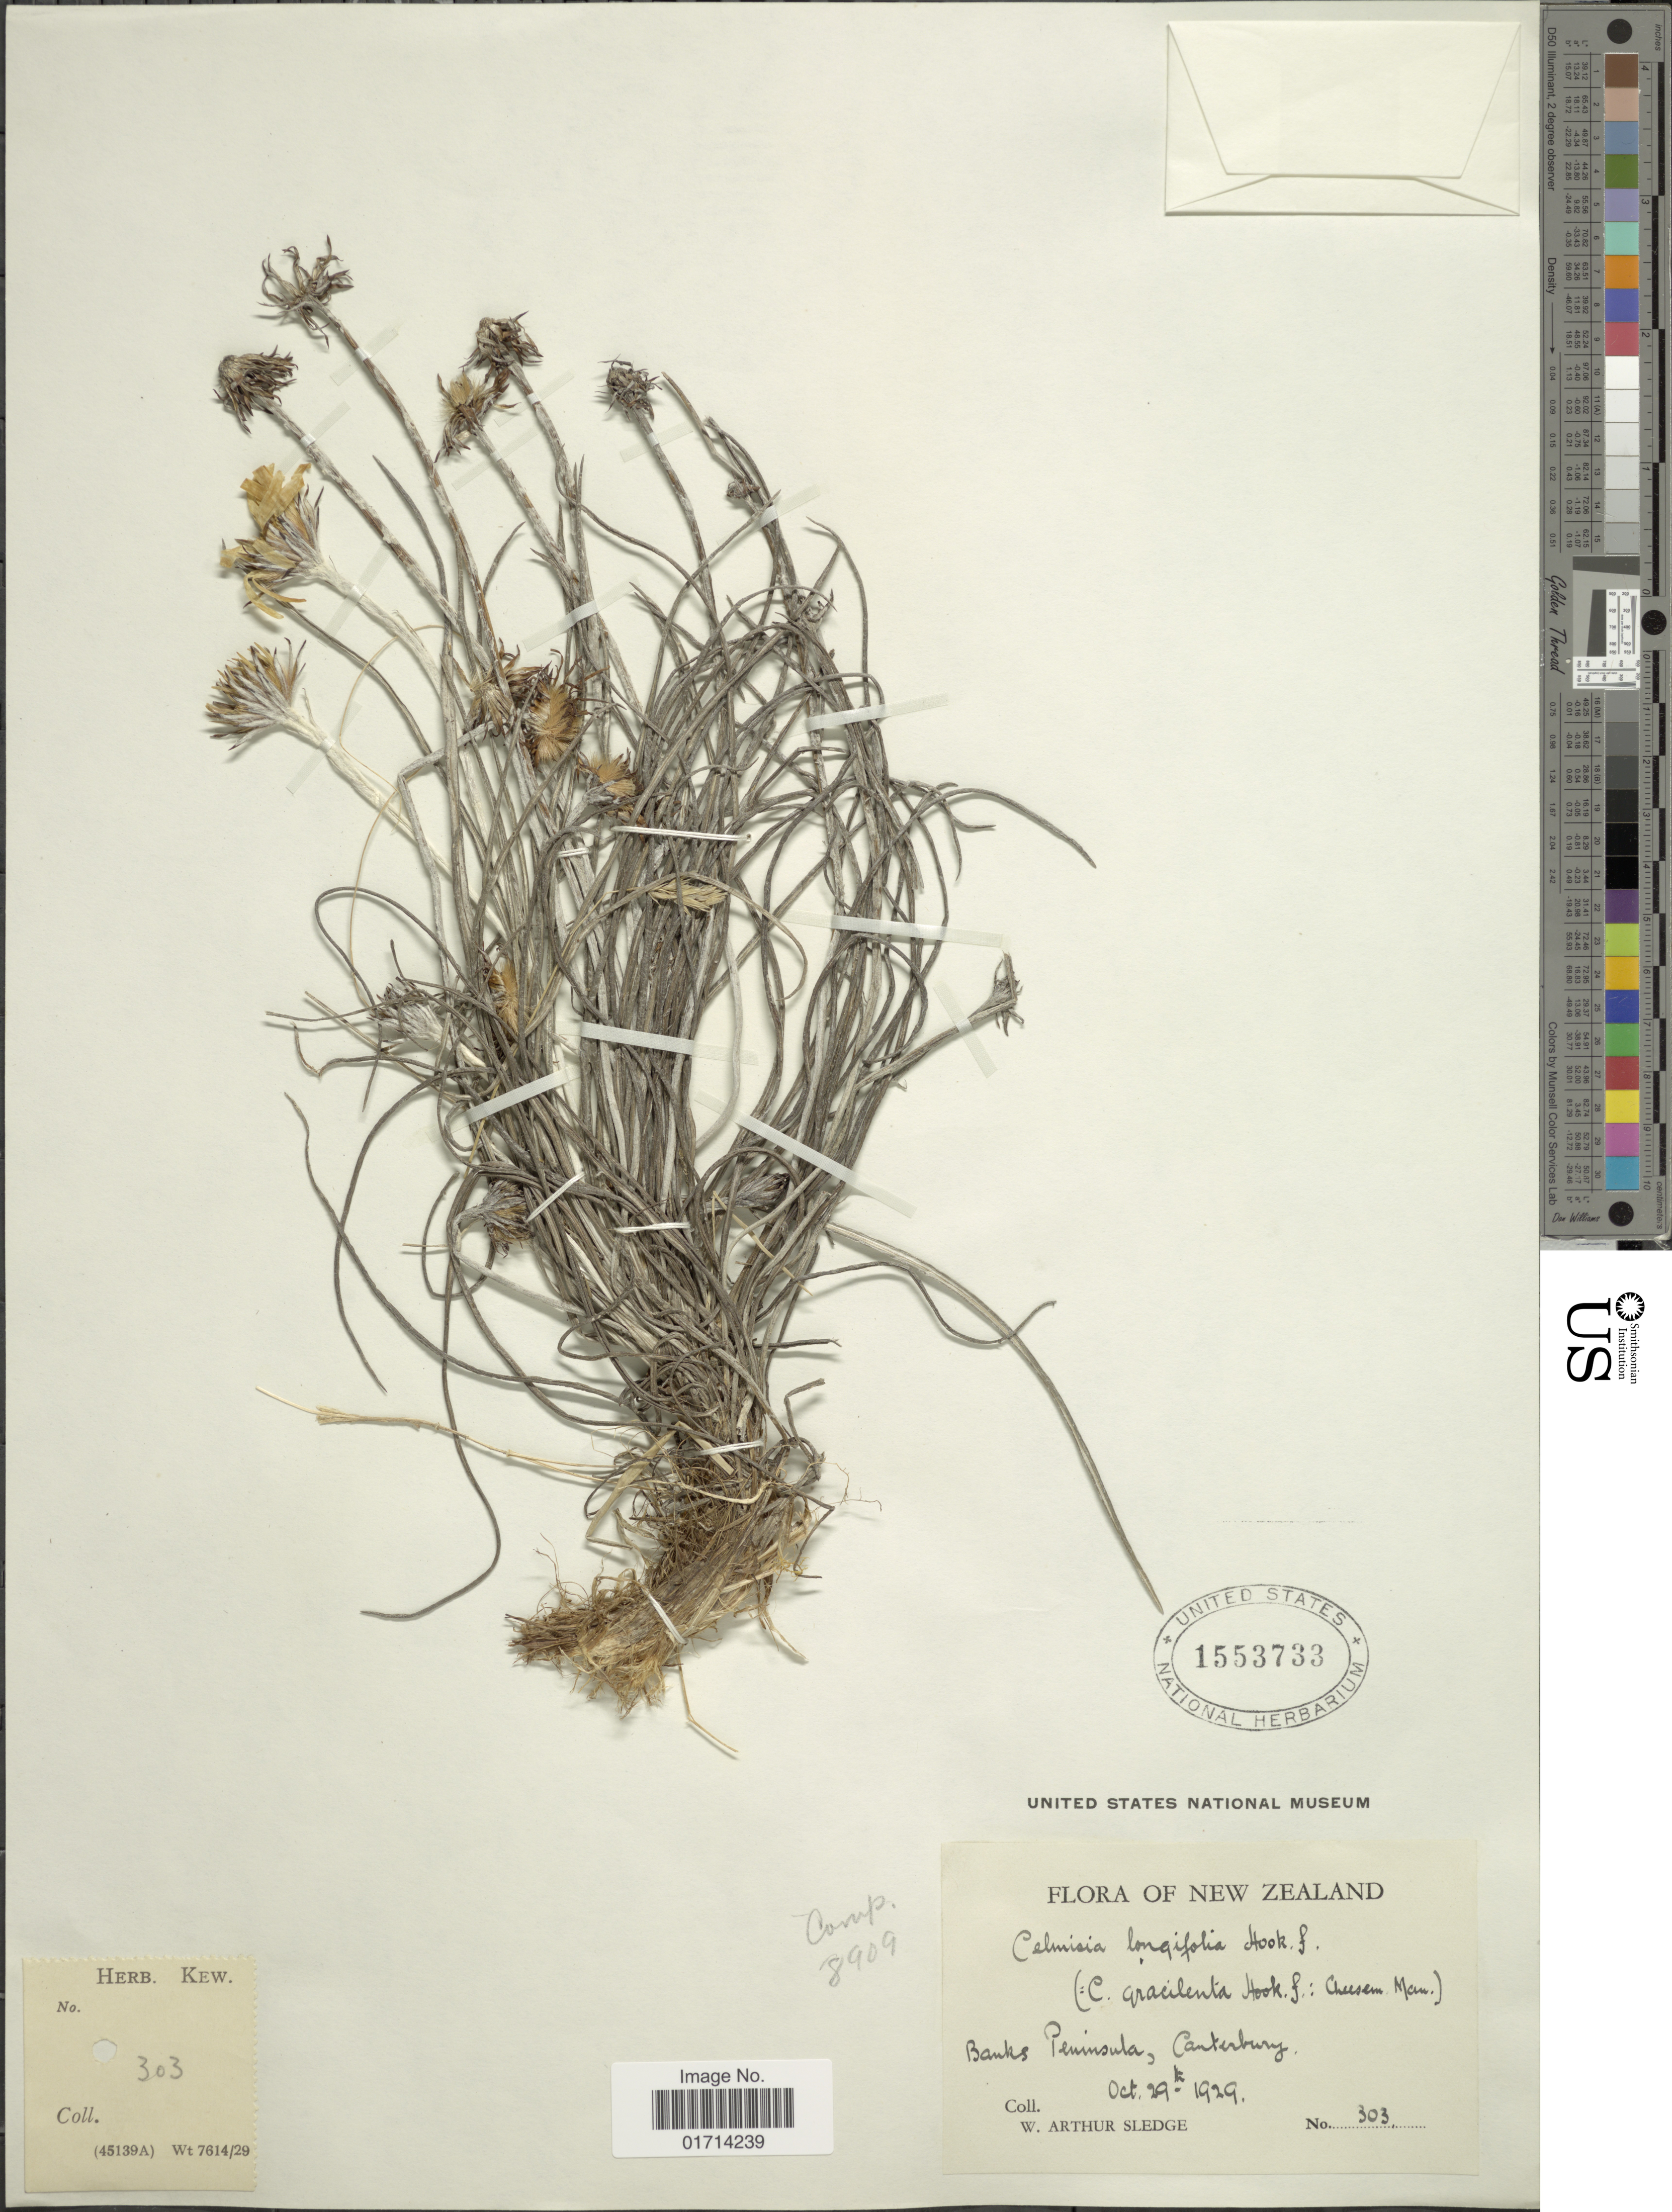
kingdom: Plantae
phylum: Tracheophyta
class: Magnoliopsida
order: Asterales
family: Asteraceae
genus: Celmisia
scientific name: Celmisia gracilenta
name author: Hook. f.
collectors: W. A. Sledge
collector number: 303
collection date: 1929-10-29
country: New Zealand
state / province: Canterbury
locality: Banks Peninsula, Canterbury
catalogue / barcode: US 1553733